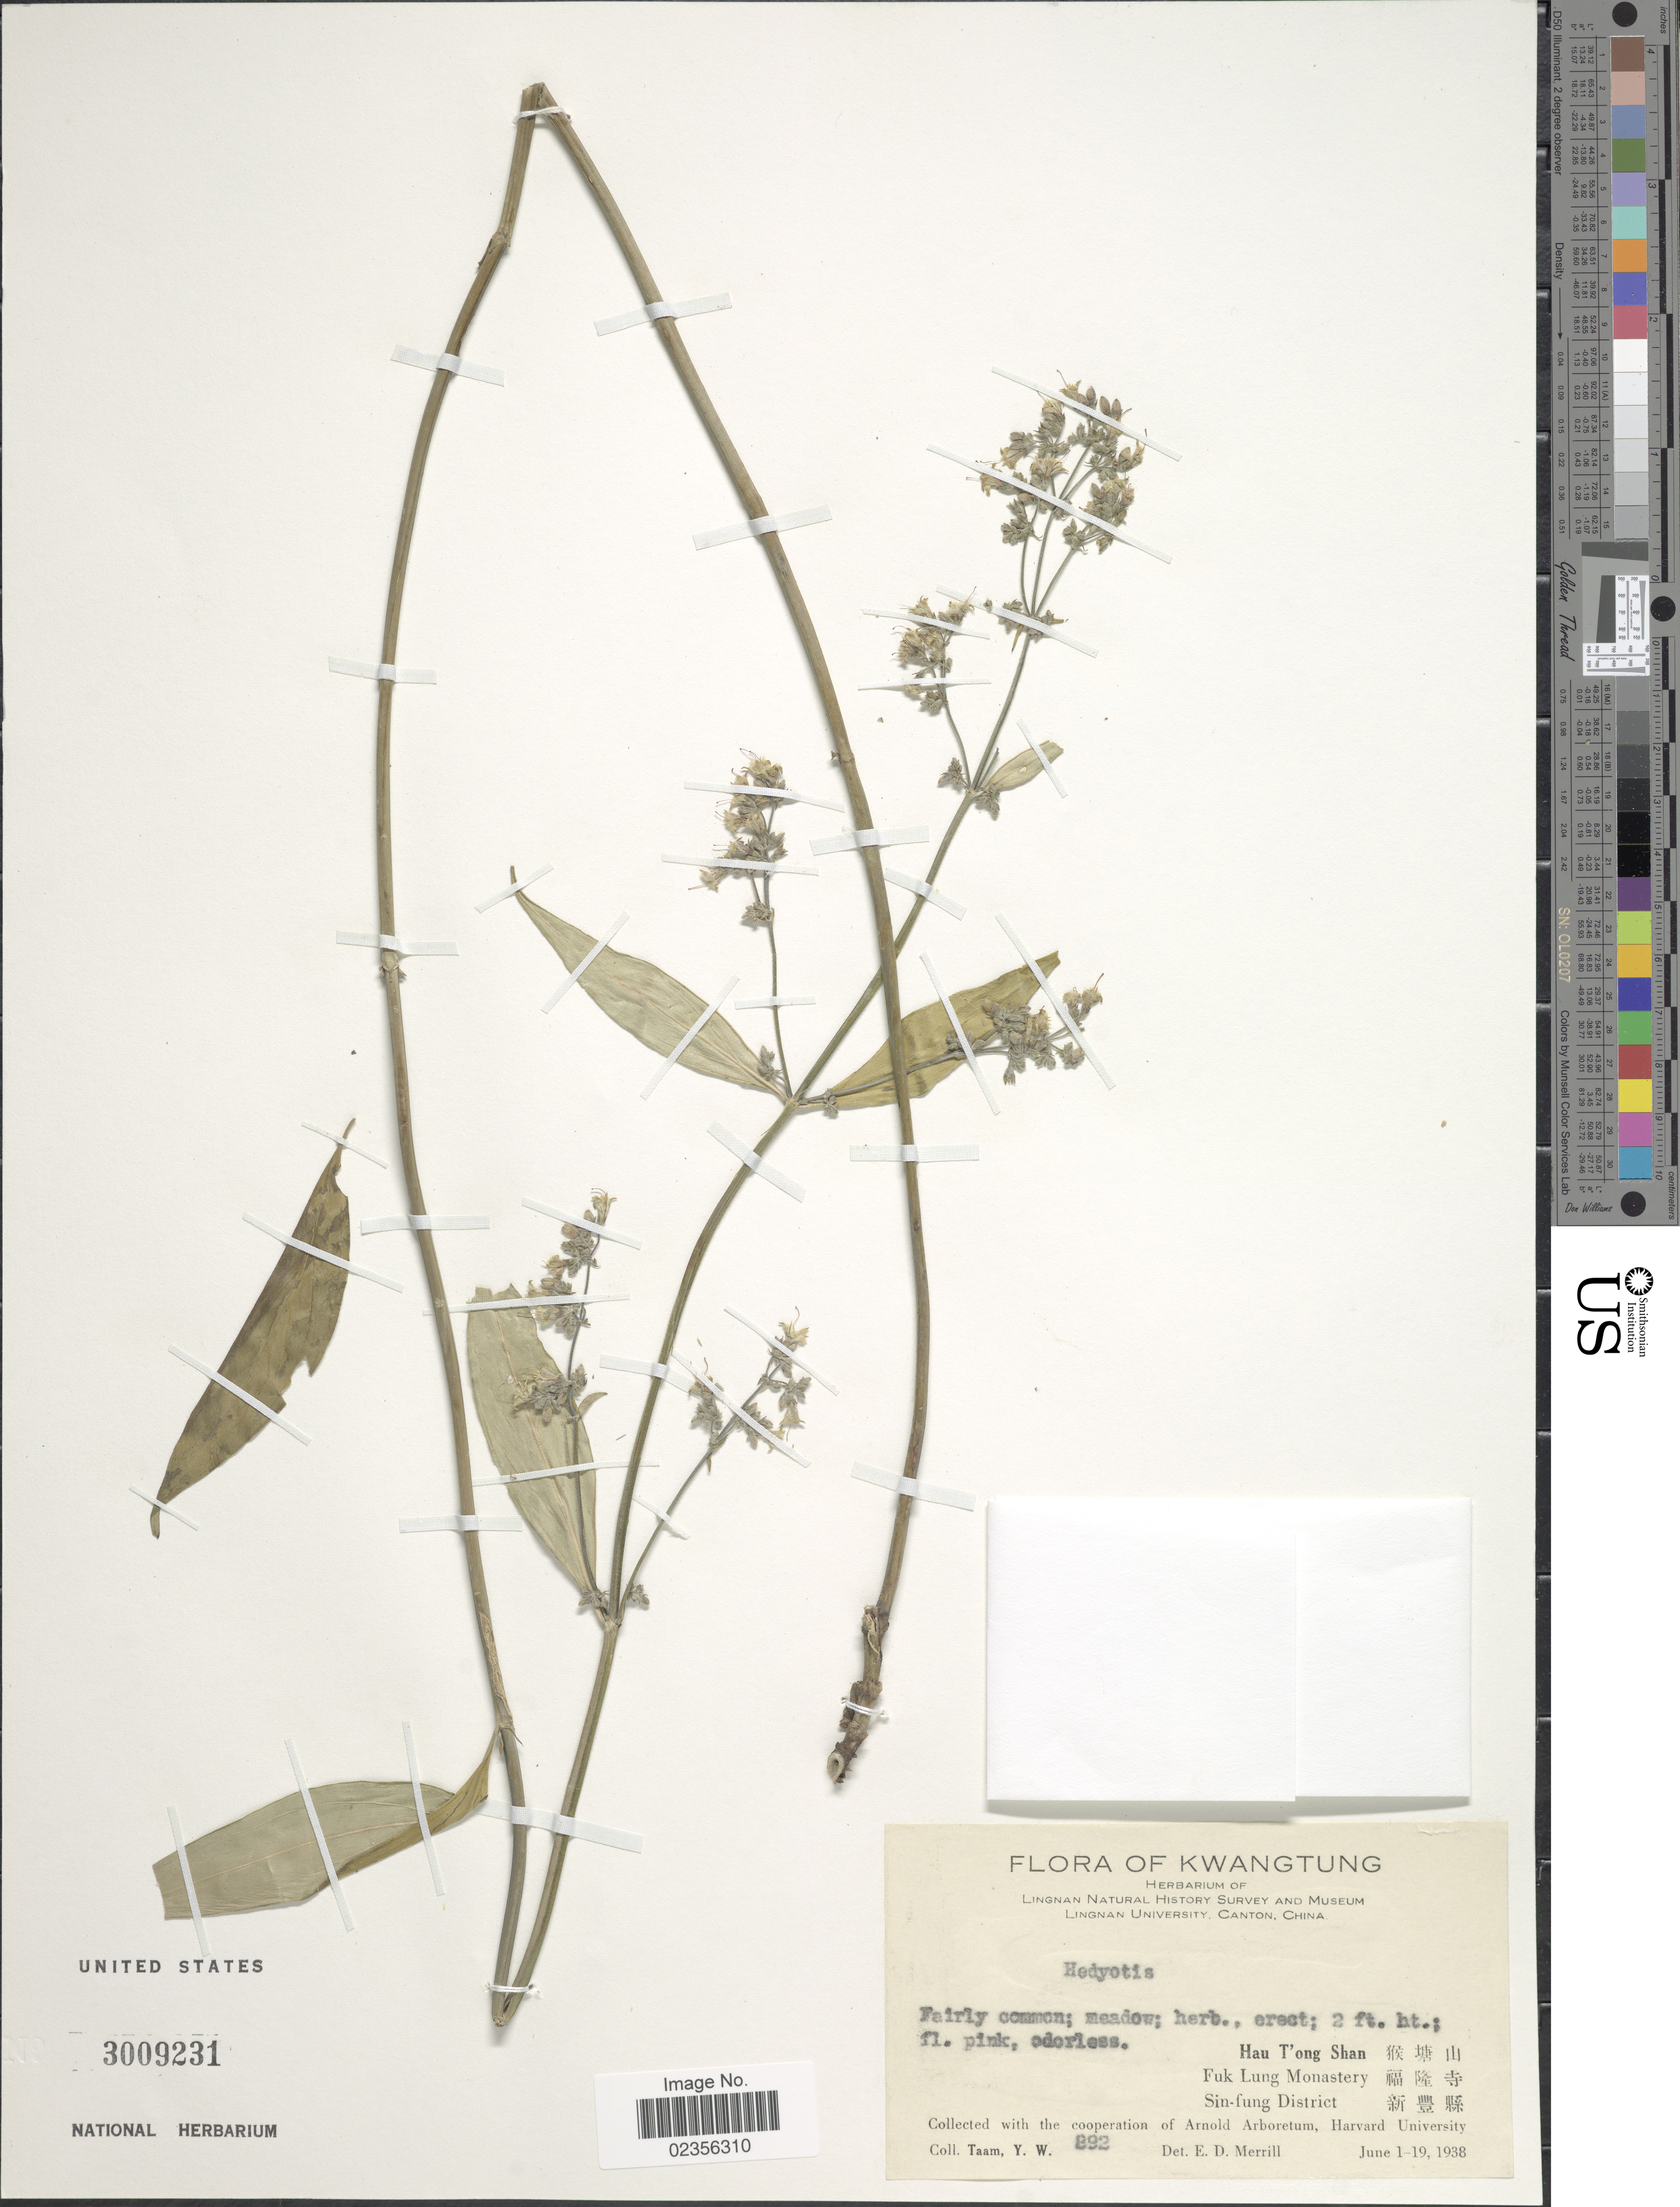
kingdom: Plantae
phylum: Tracheophyta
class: Magnoliopsida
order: Gentianales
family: Rubiaceae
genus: Hedyotis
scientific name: Hedyotis sp.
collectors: Y. W. Taam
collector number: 892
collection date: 1938-06-01/1938-06-19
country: China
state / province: Guangdong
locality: Kwangtung, Hau T'ong Shan, Fuk Lung Monastery, Sin-fung District.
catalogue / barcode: US 3009231